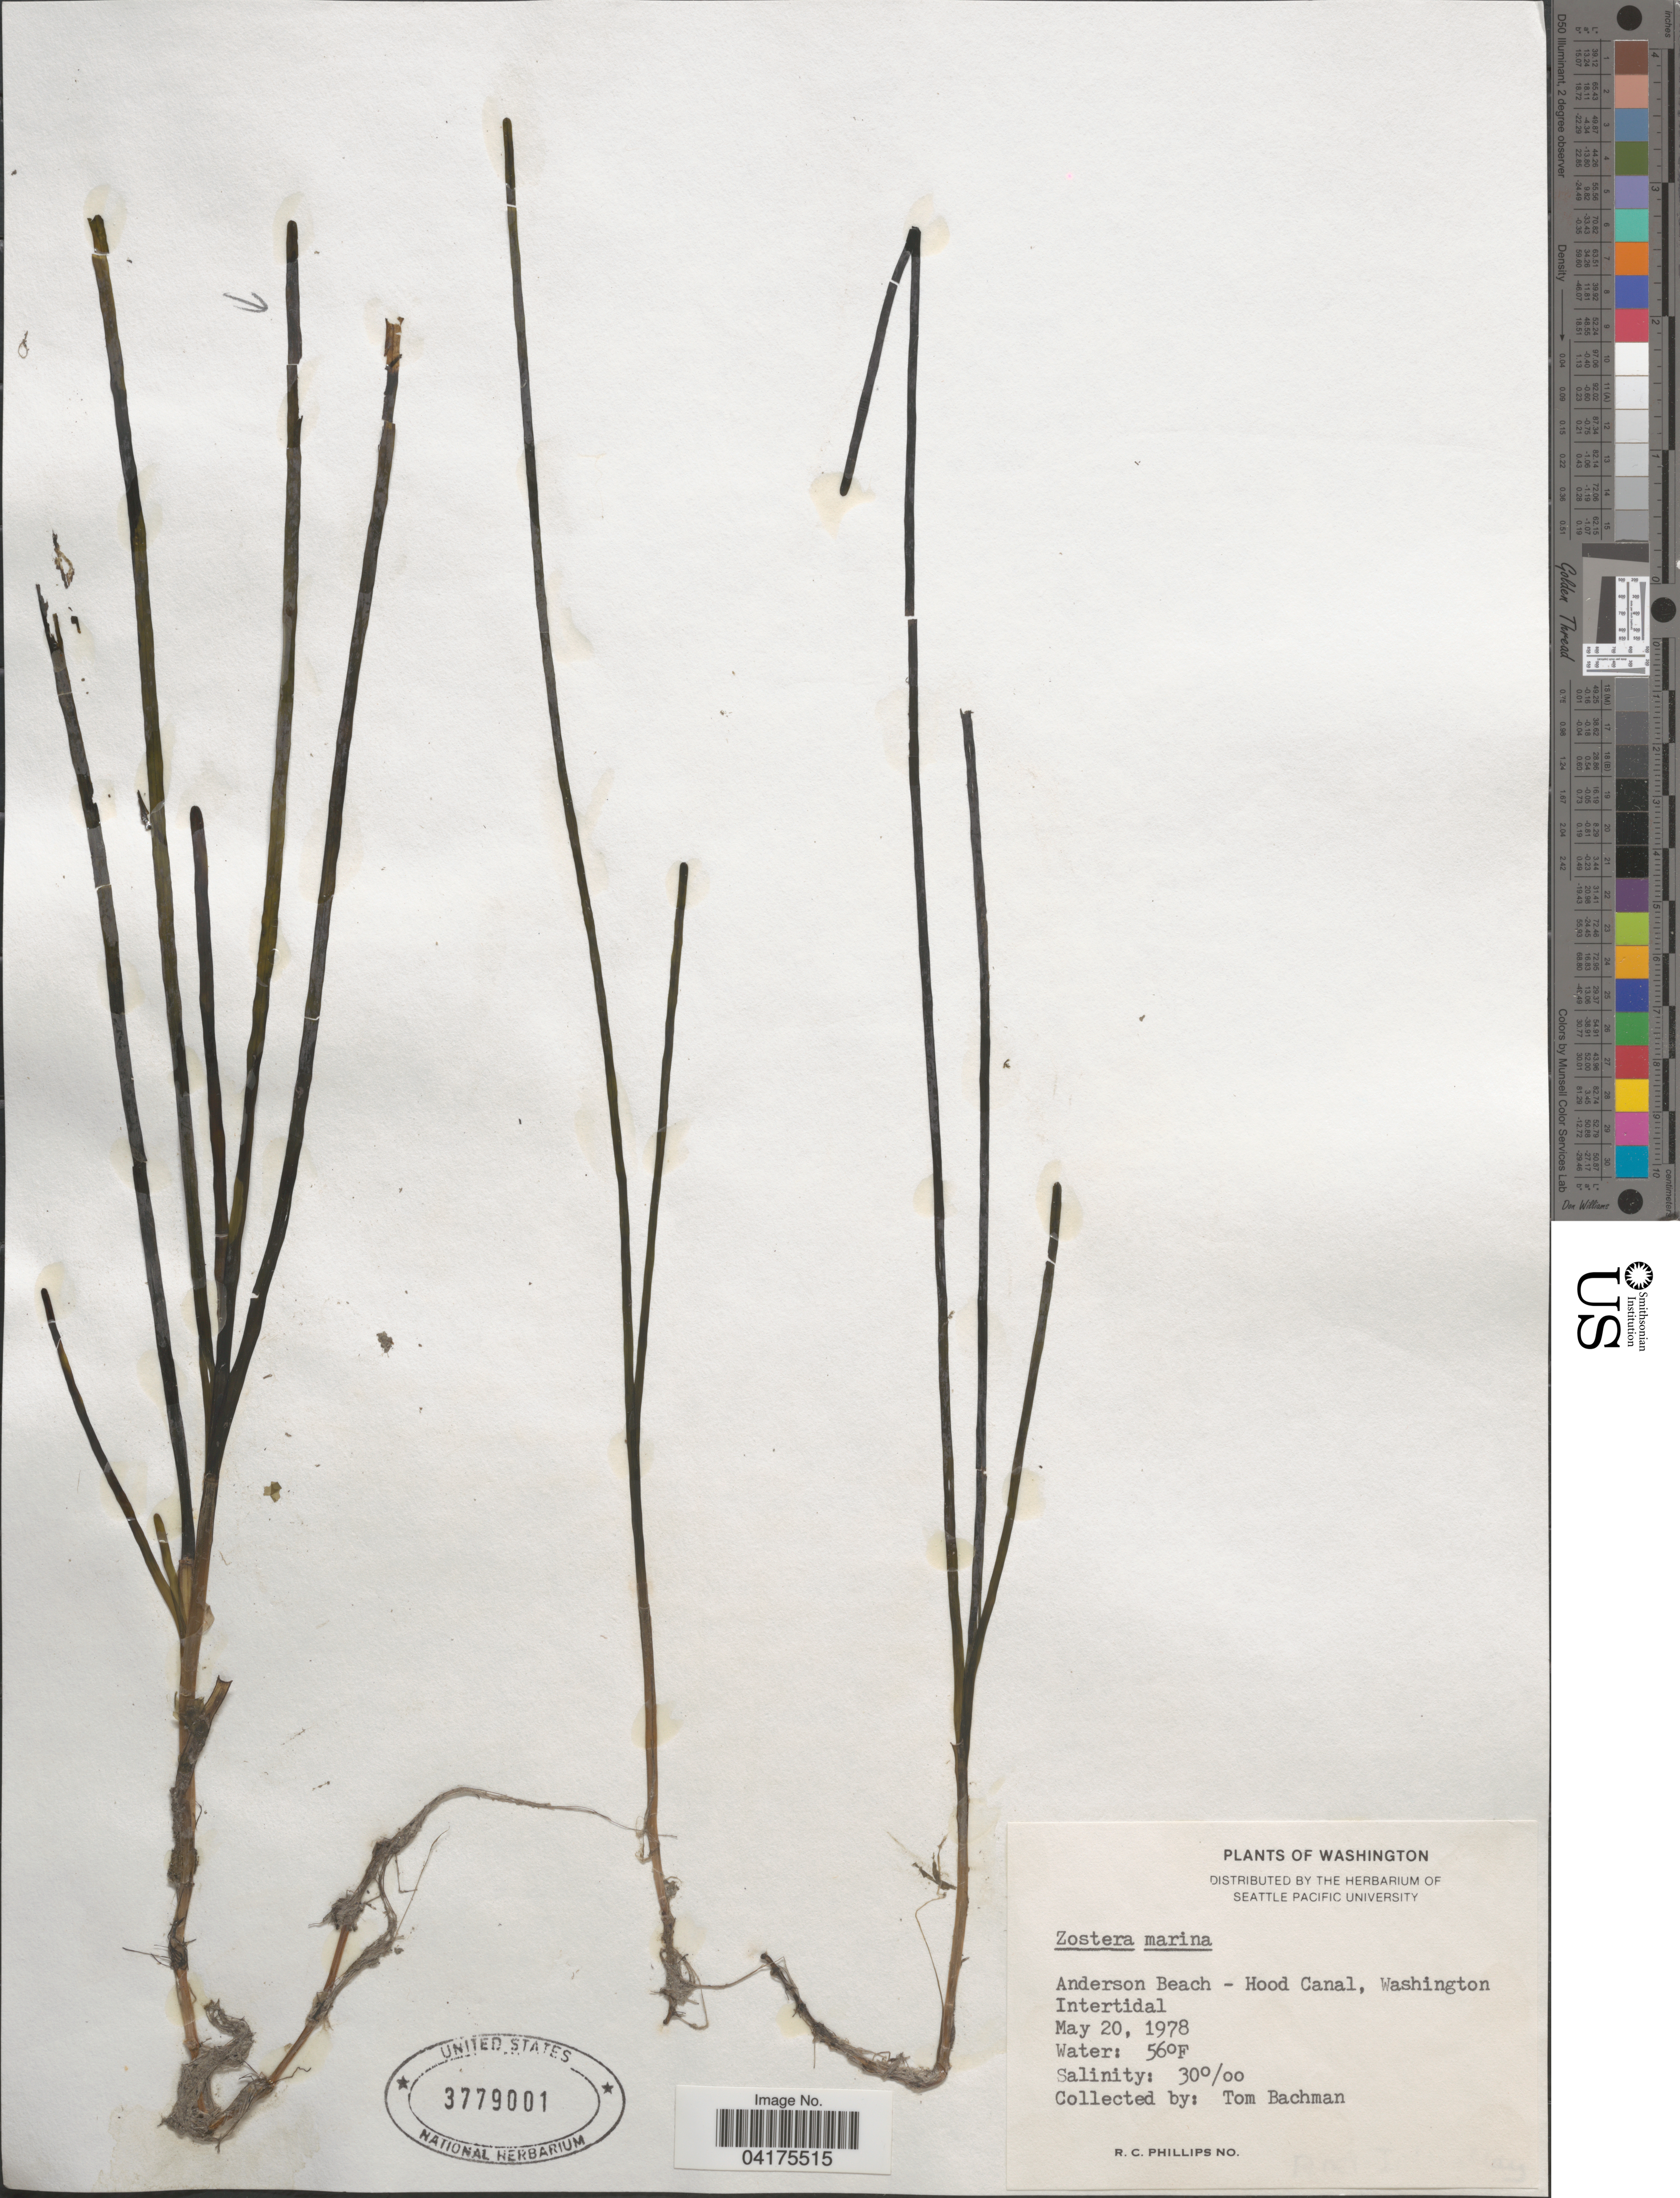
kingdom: Plantae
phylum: Tracheophyta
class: Liliopsida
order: Alismatales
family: Zosteraceae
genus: Zostera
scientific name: Zostera marina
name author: L.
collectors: T. Bachman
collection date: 1978-05-20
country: United States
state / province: Washington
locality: Anderson Beach - Hood Canal.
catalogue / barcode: US 3779001